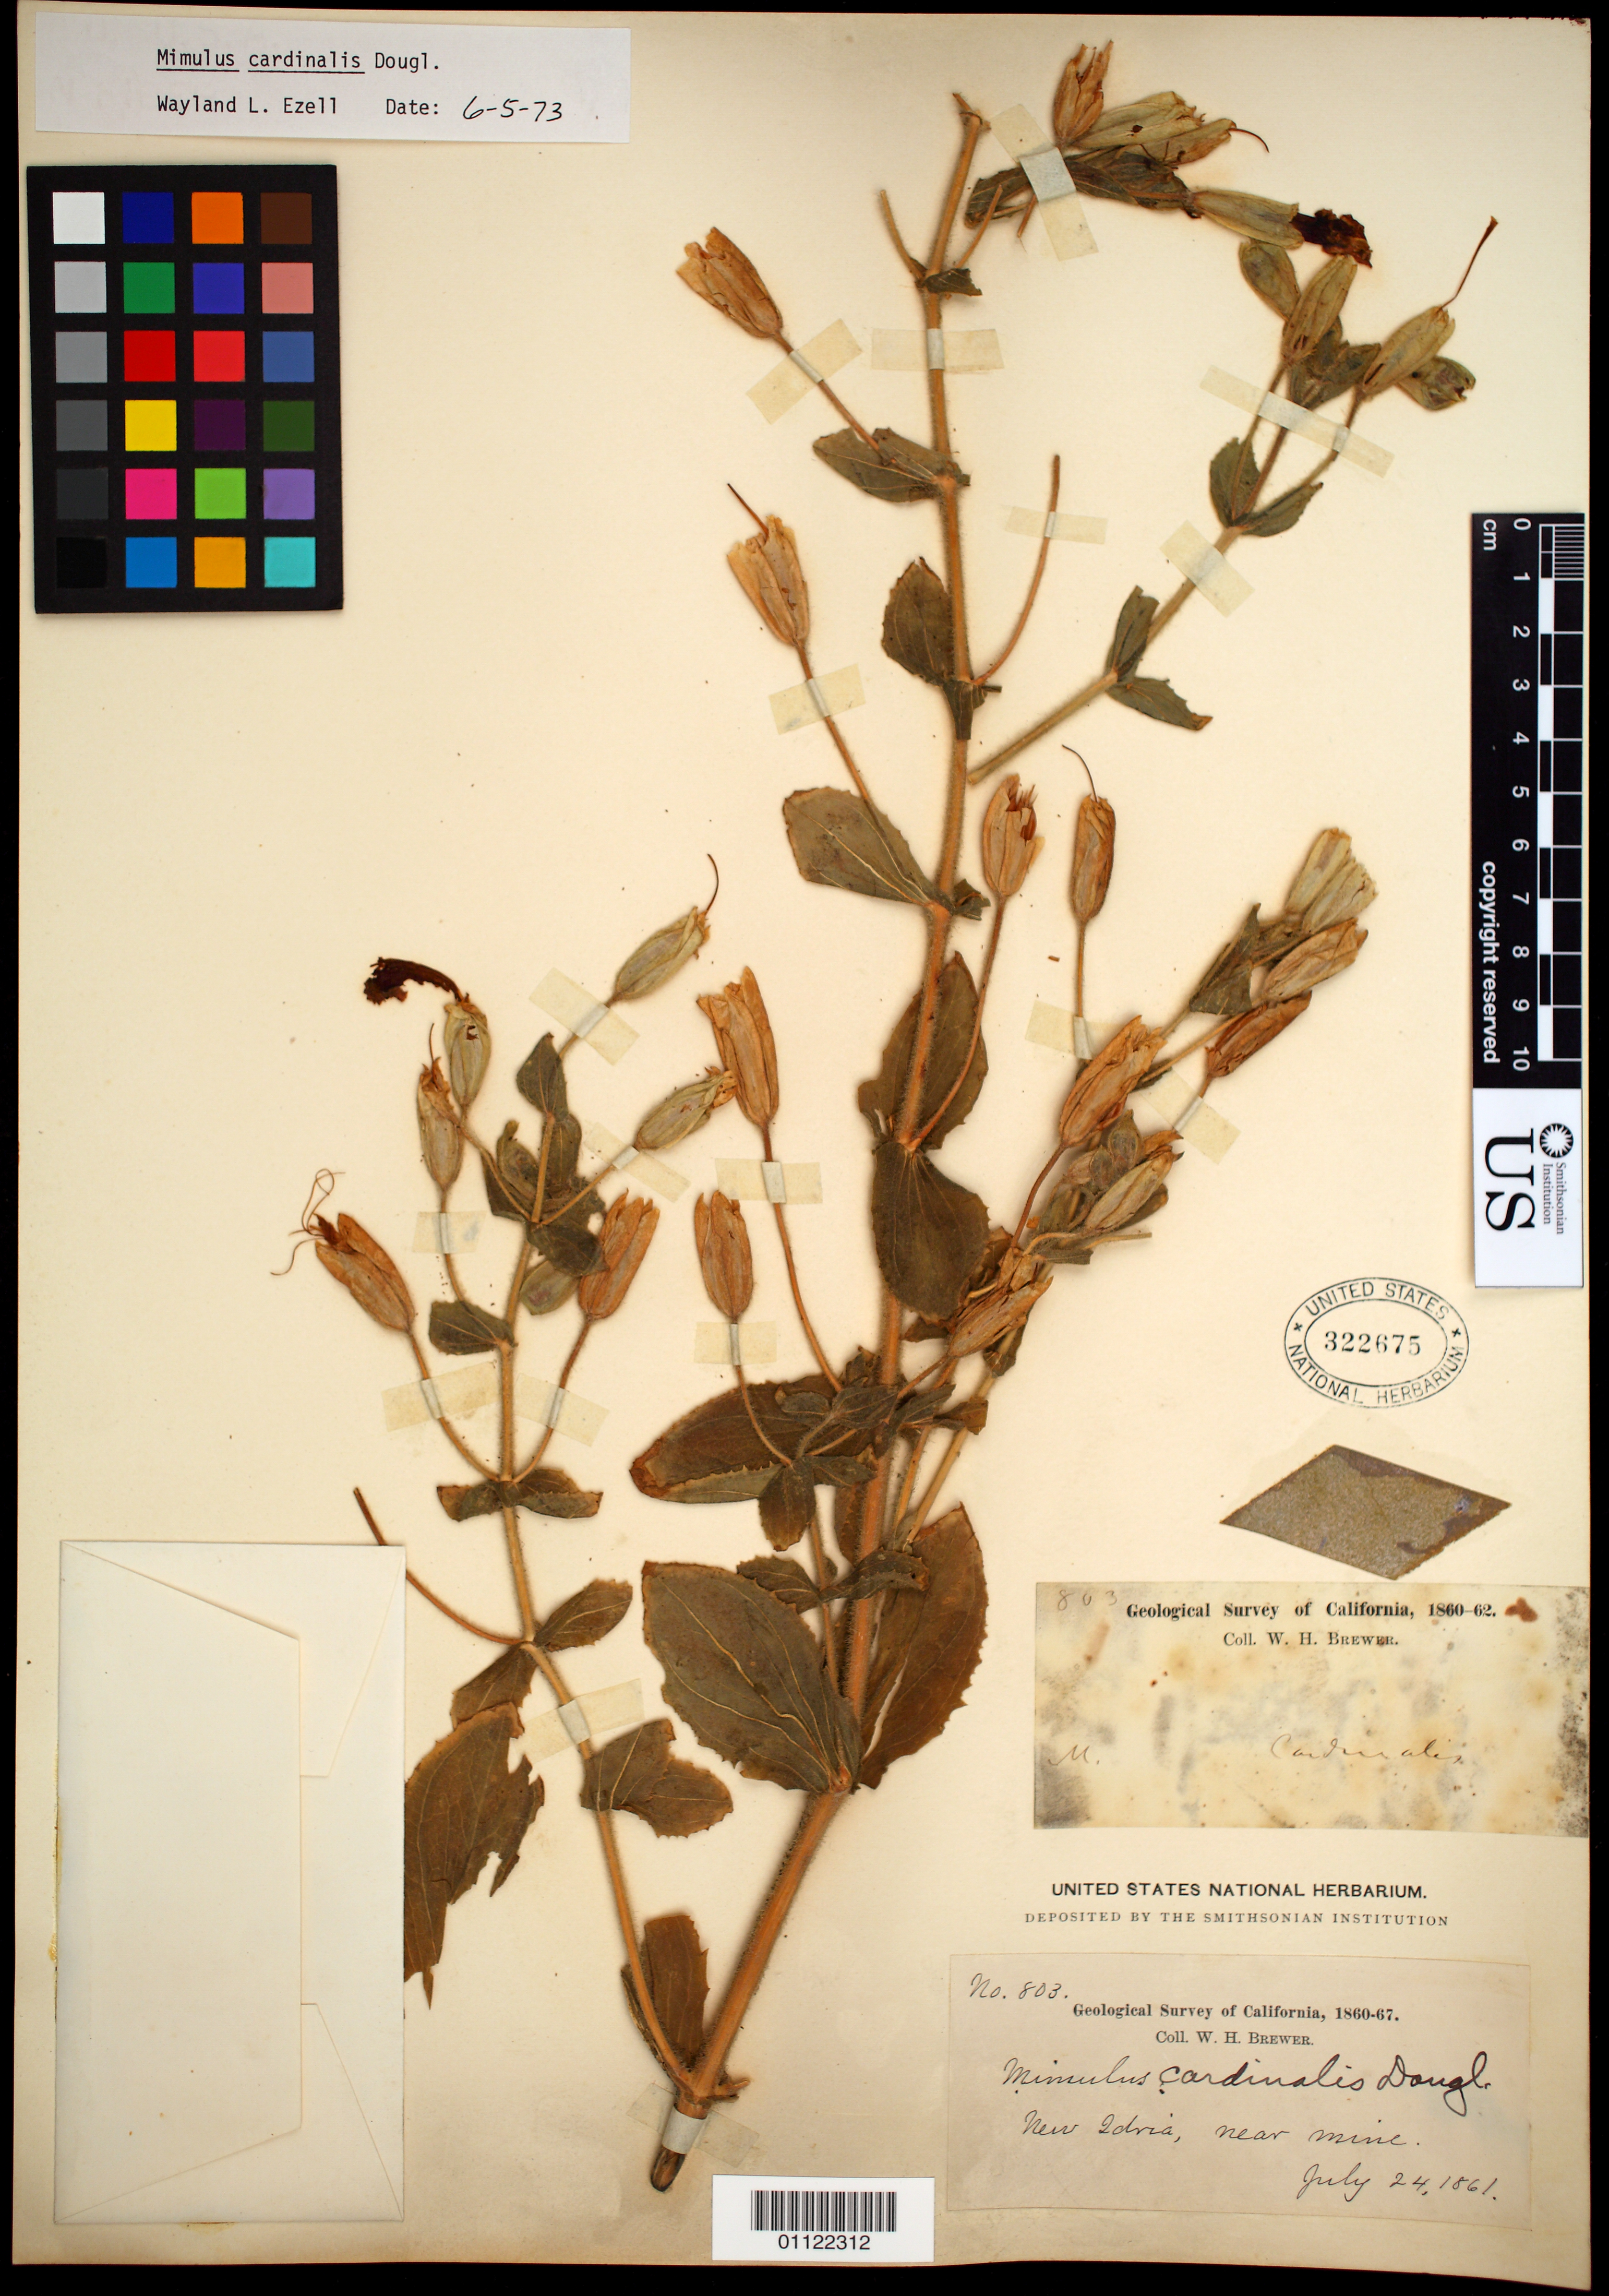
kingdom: Plantae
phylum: Tracheophyta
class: Magnoliopsida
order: Lamiales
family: Phrymaceae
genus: Mimulus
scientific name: Mimulus cardinalis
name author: Douglas ex Benth.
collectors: W. H. Brewer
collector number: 803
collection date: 1861-07-24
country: United States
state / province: California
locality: New Idria, near mine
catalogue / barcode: US 322675